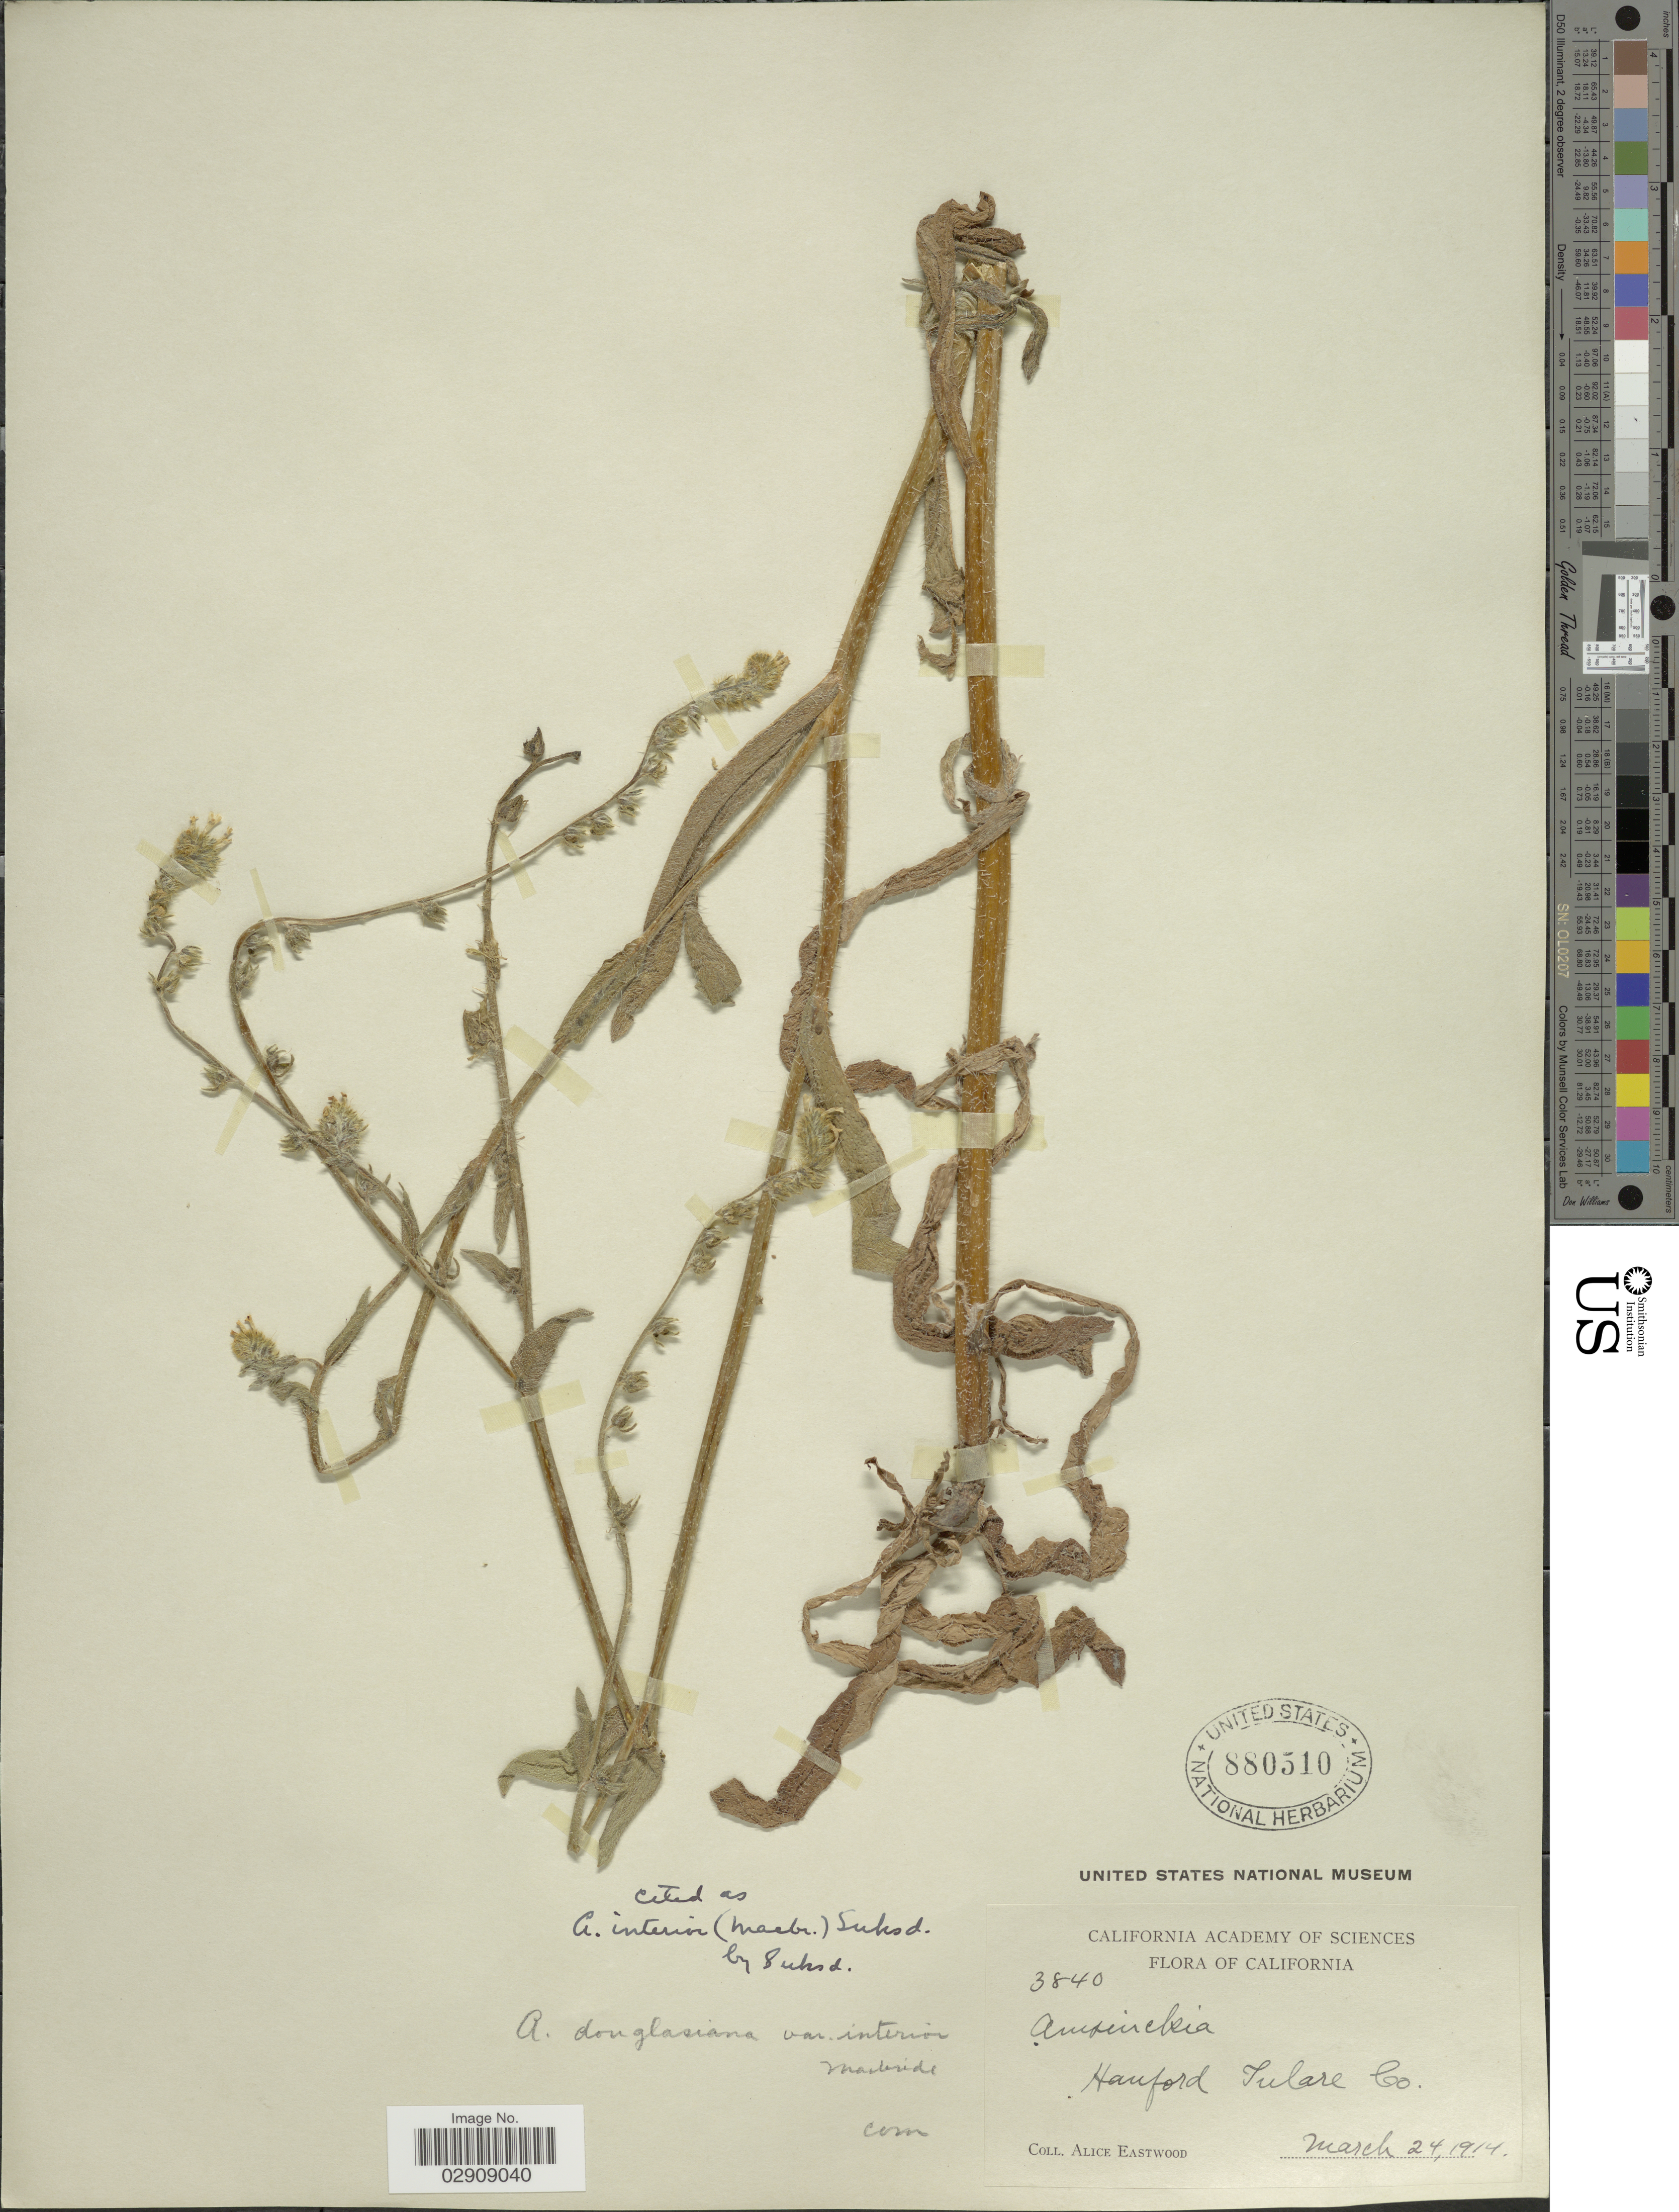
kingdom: Plantae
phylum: Tracheophyta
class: Magnoliopsida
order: Boraginales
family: Boraginaceae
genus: Amsinckia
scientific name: Amsinckia douglasiana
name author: A. DC.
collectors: A. Eastwood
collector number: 3840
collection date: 1914-03-24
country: United States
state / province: California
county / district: Tulare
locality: Hanford Tulare Co. California.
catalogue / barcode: US 880510